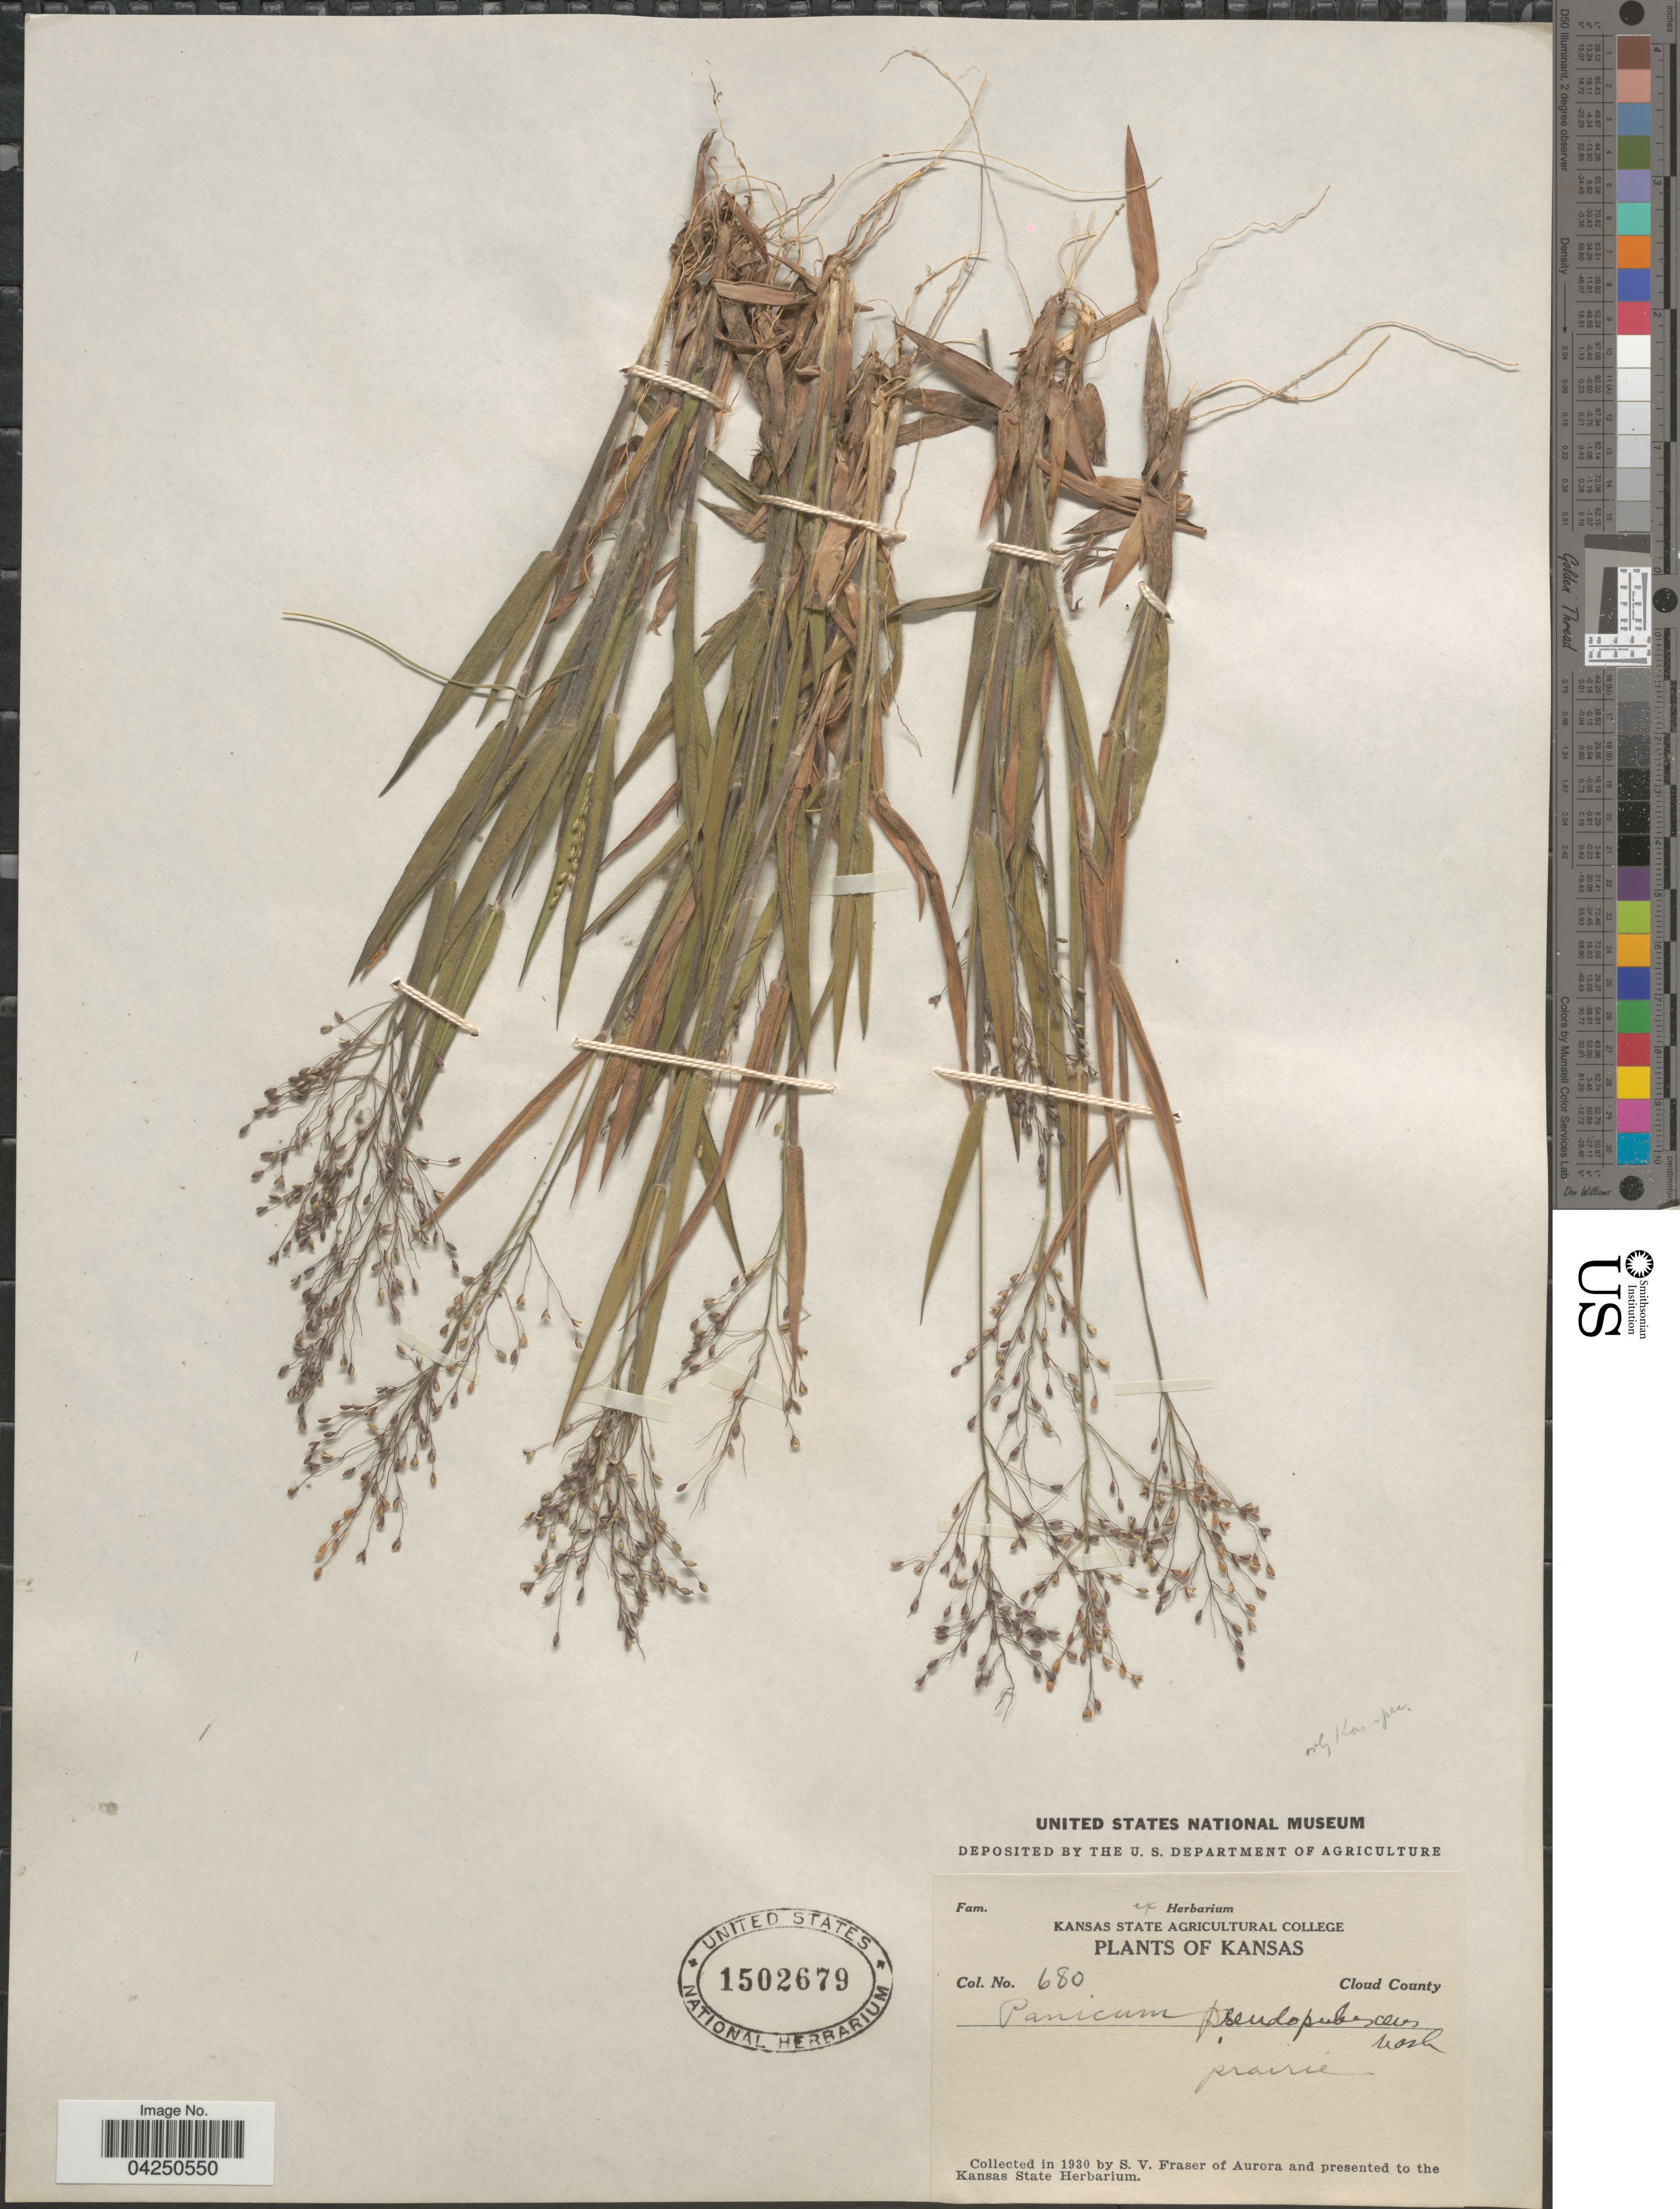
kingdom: Plantae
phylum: Tracheophyta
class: Liliopsida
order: Poales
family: Poaceae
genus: Dichanthelium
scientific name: Dichanthelium acuminatum var. acuminatum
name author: (Sw.) Gould & C.A. Clark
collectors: S. Fraser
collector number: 680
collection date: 1930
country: United States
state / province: Kansas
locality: Cloud County. Prairie.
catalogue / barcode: US 1502679